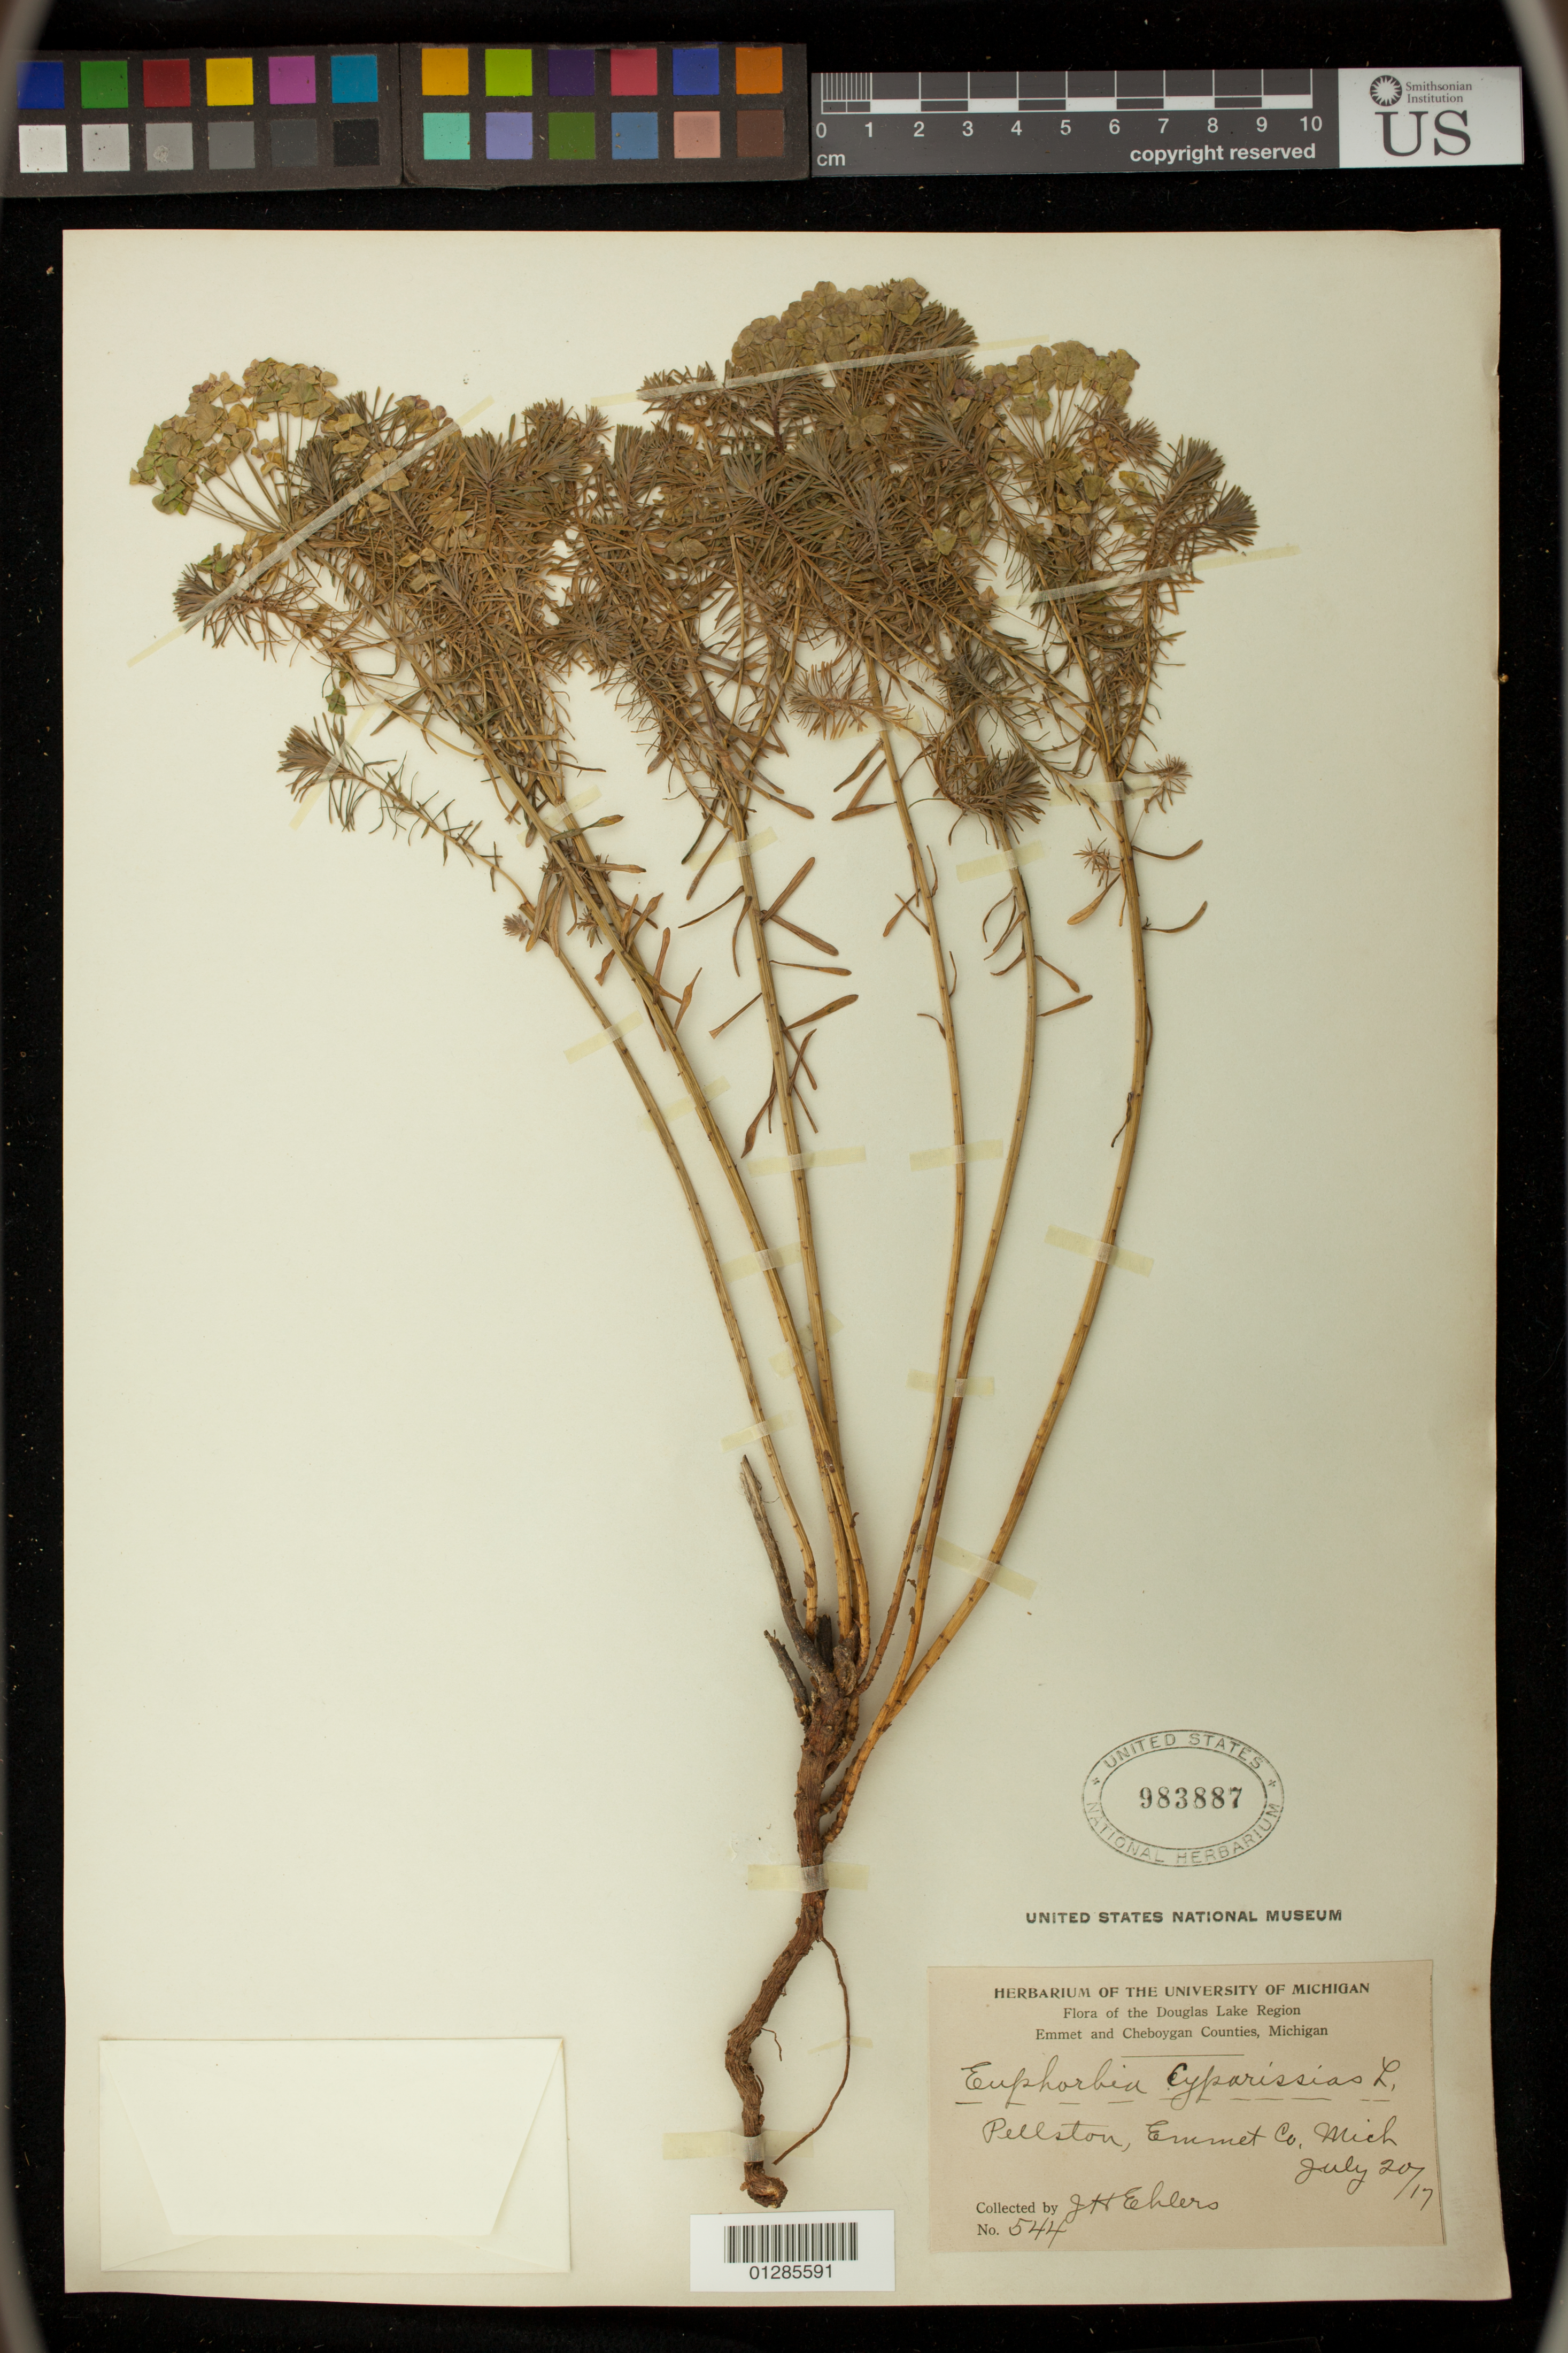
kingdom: Plantae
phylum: Tracheophyta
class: Magnoliopsida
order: Malpighiales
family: Euphorbiaceae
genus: Euphorbia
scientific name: Euphorbia cyparissias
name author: L.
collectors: J. H. Ehlers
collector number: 544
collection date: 1917-07-20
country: United States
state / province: Michigan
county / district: Emmet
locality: Douglas Lakes Region,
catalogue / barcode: US 983887